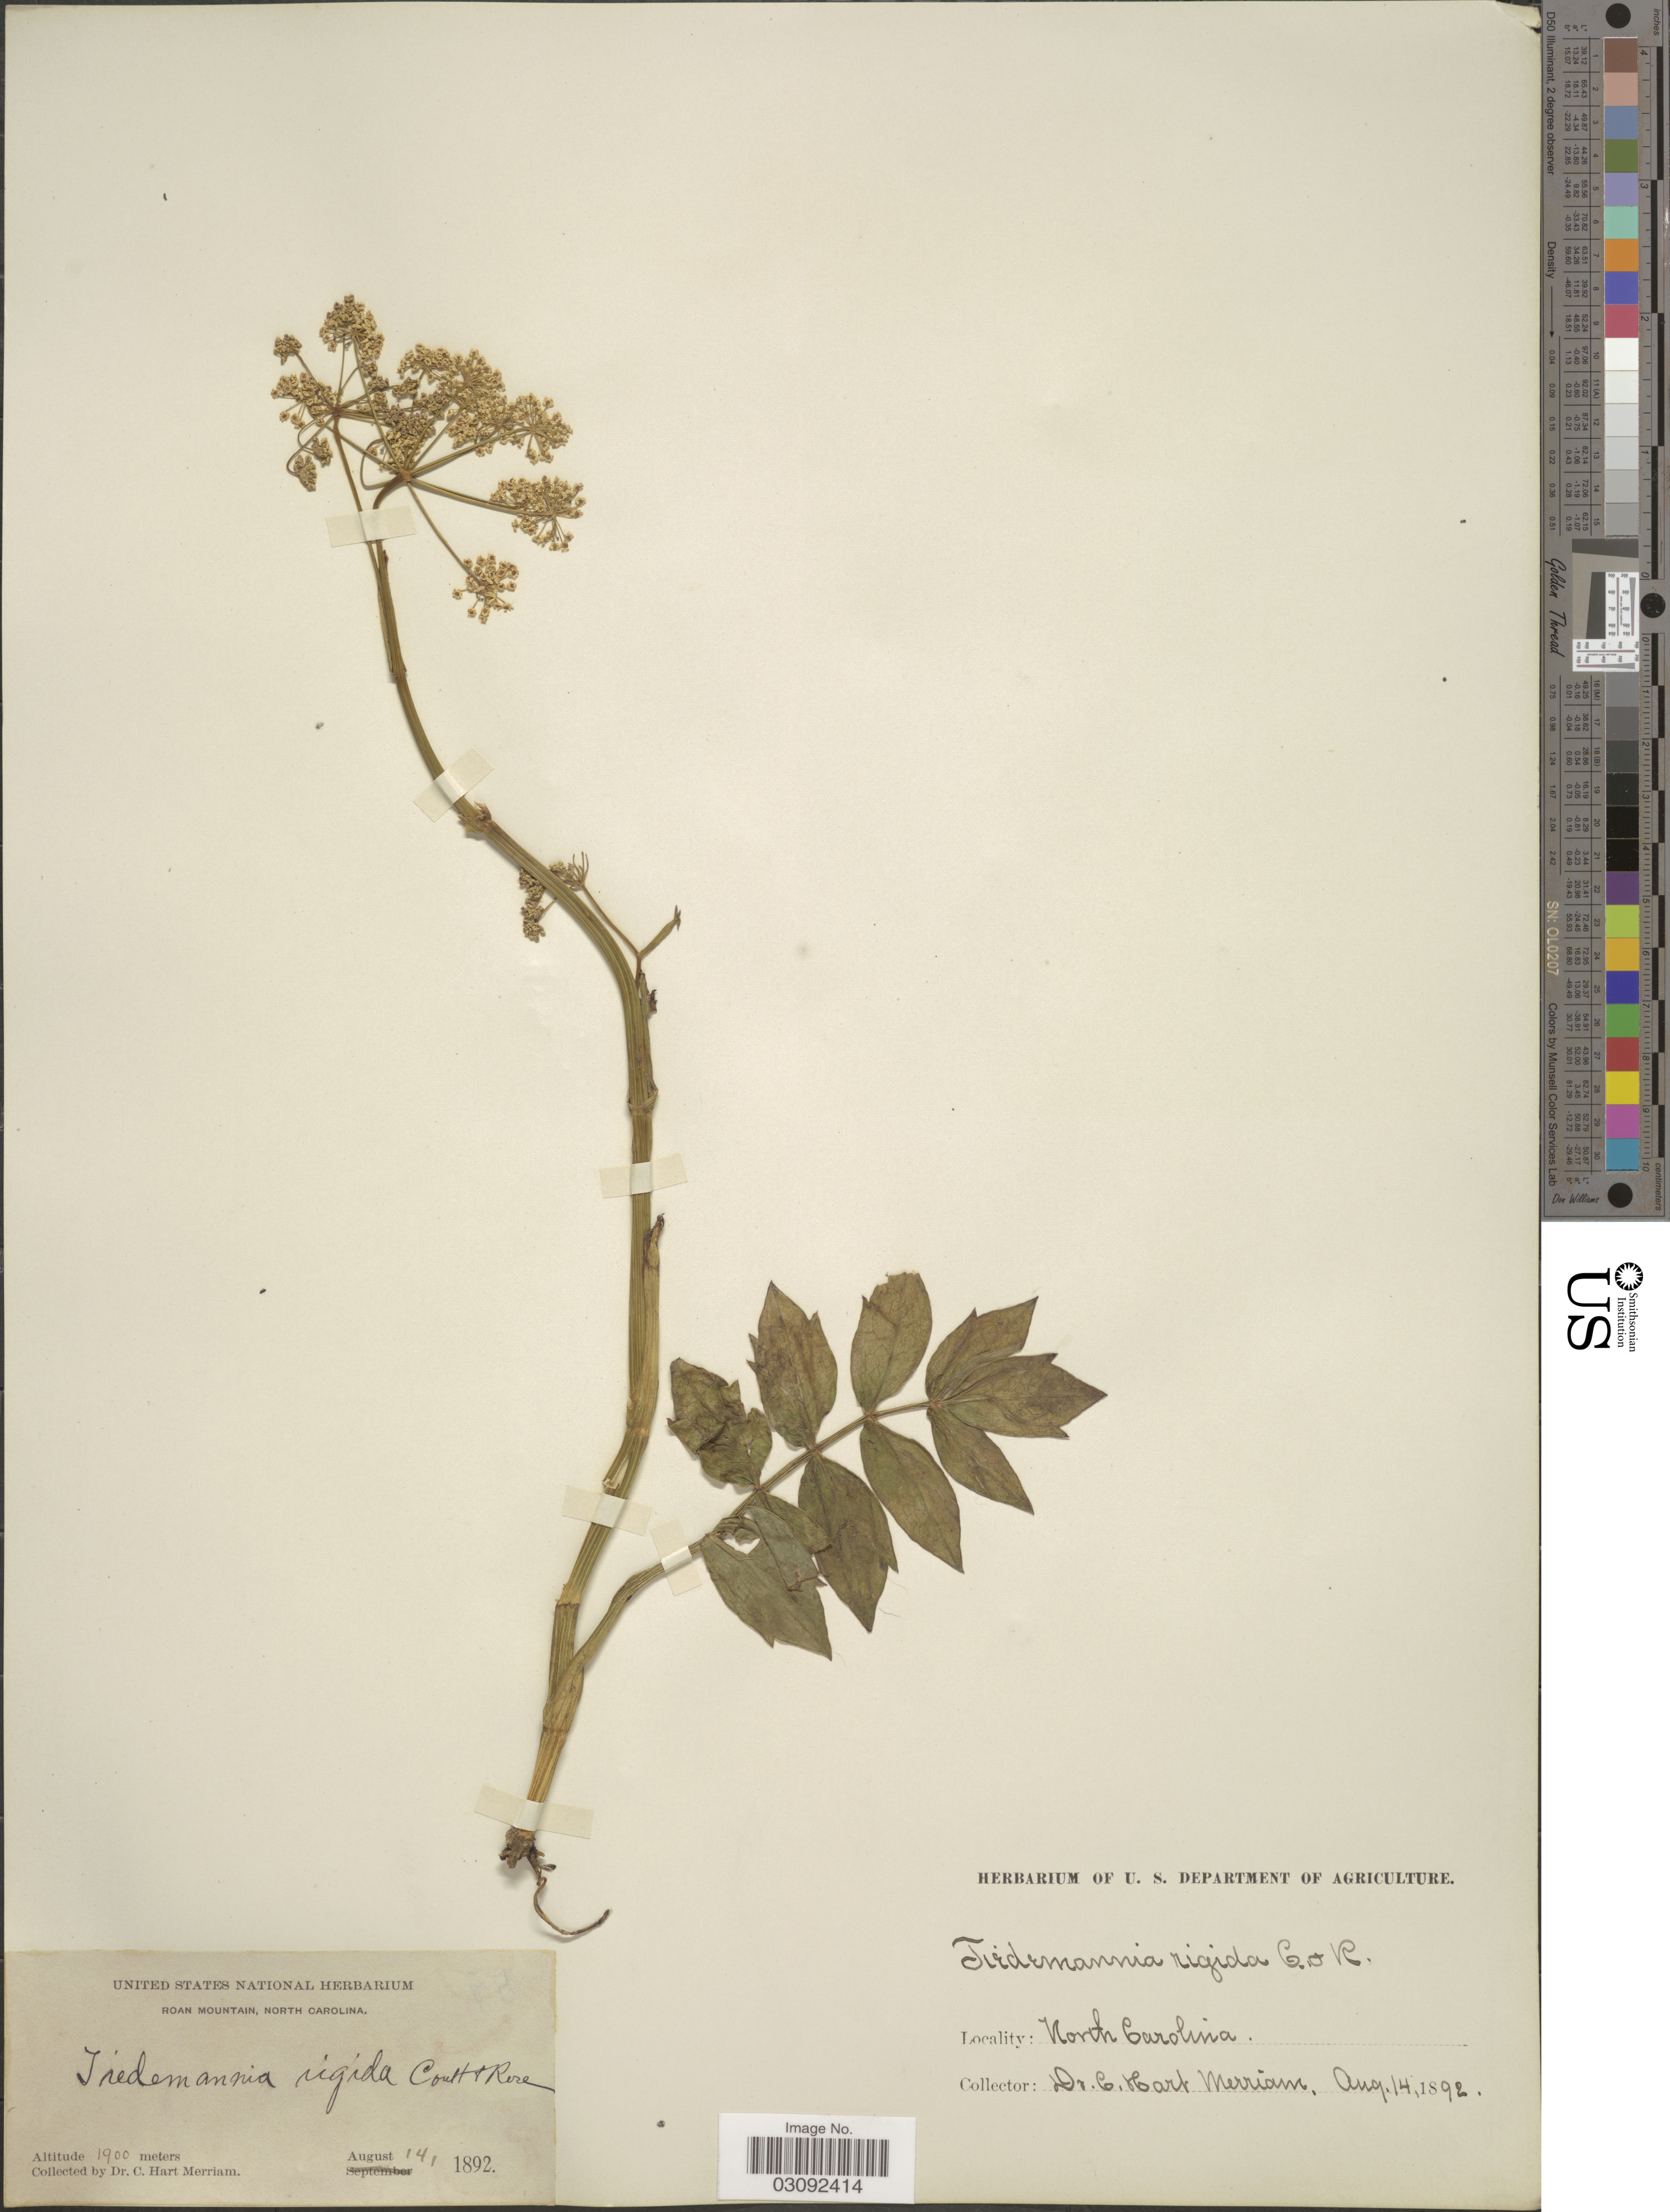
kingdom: Plantae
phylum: Tracheophyta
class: Magnoliopsida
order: Apiales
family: Apiaceae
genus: Oxypolis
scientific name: Oxypolis rigidior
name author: (L.) Raf.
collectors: C. Merriam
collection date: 1892-08-14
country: United States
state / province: North Carolina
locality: Roan Mountain.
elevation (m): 1900